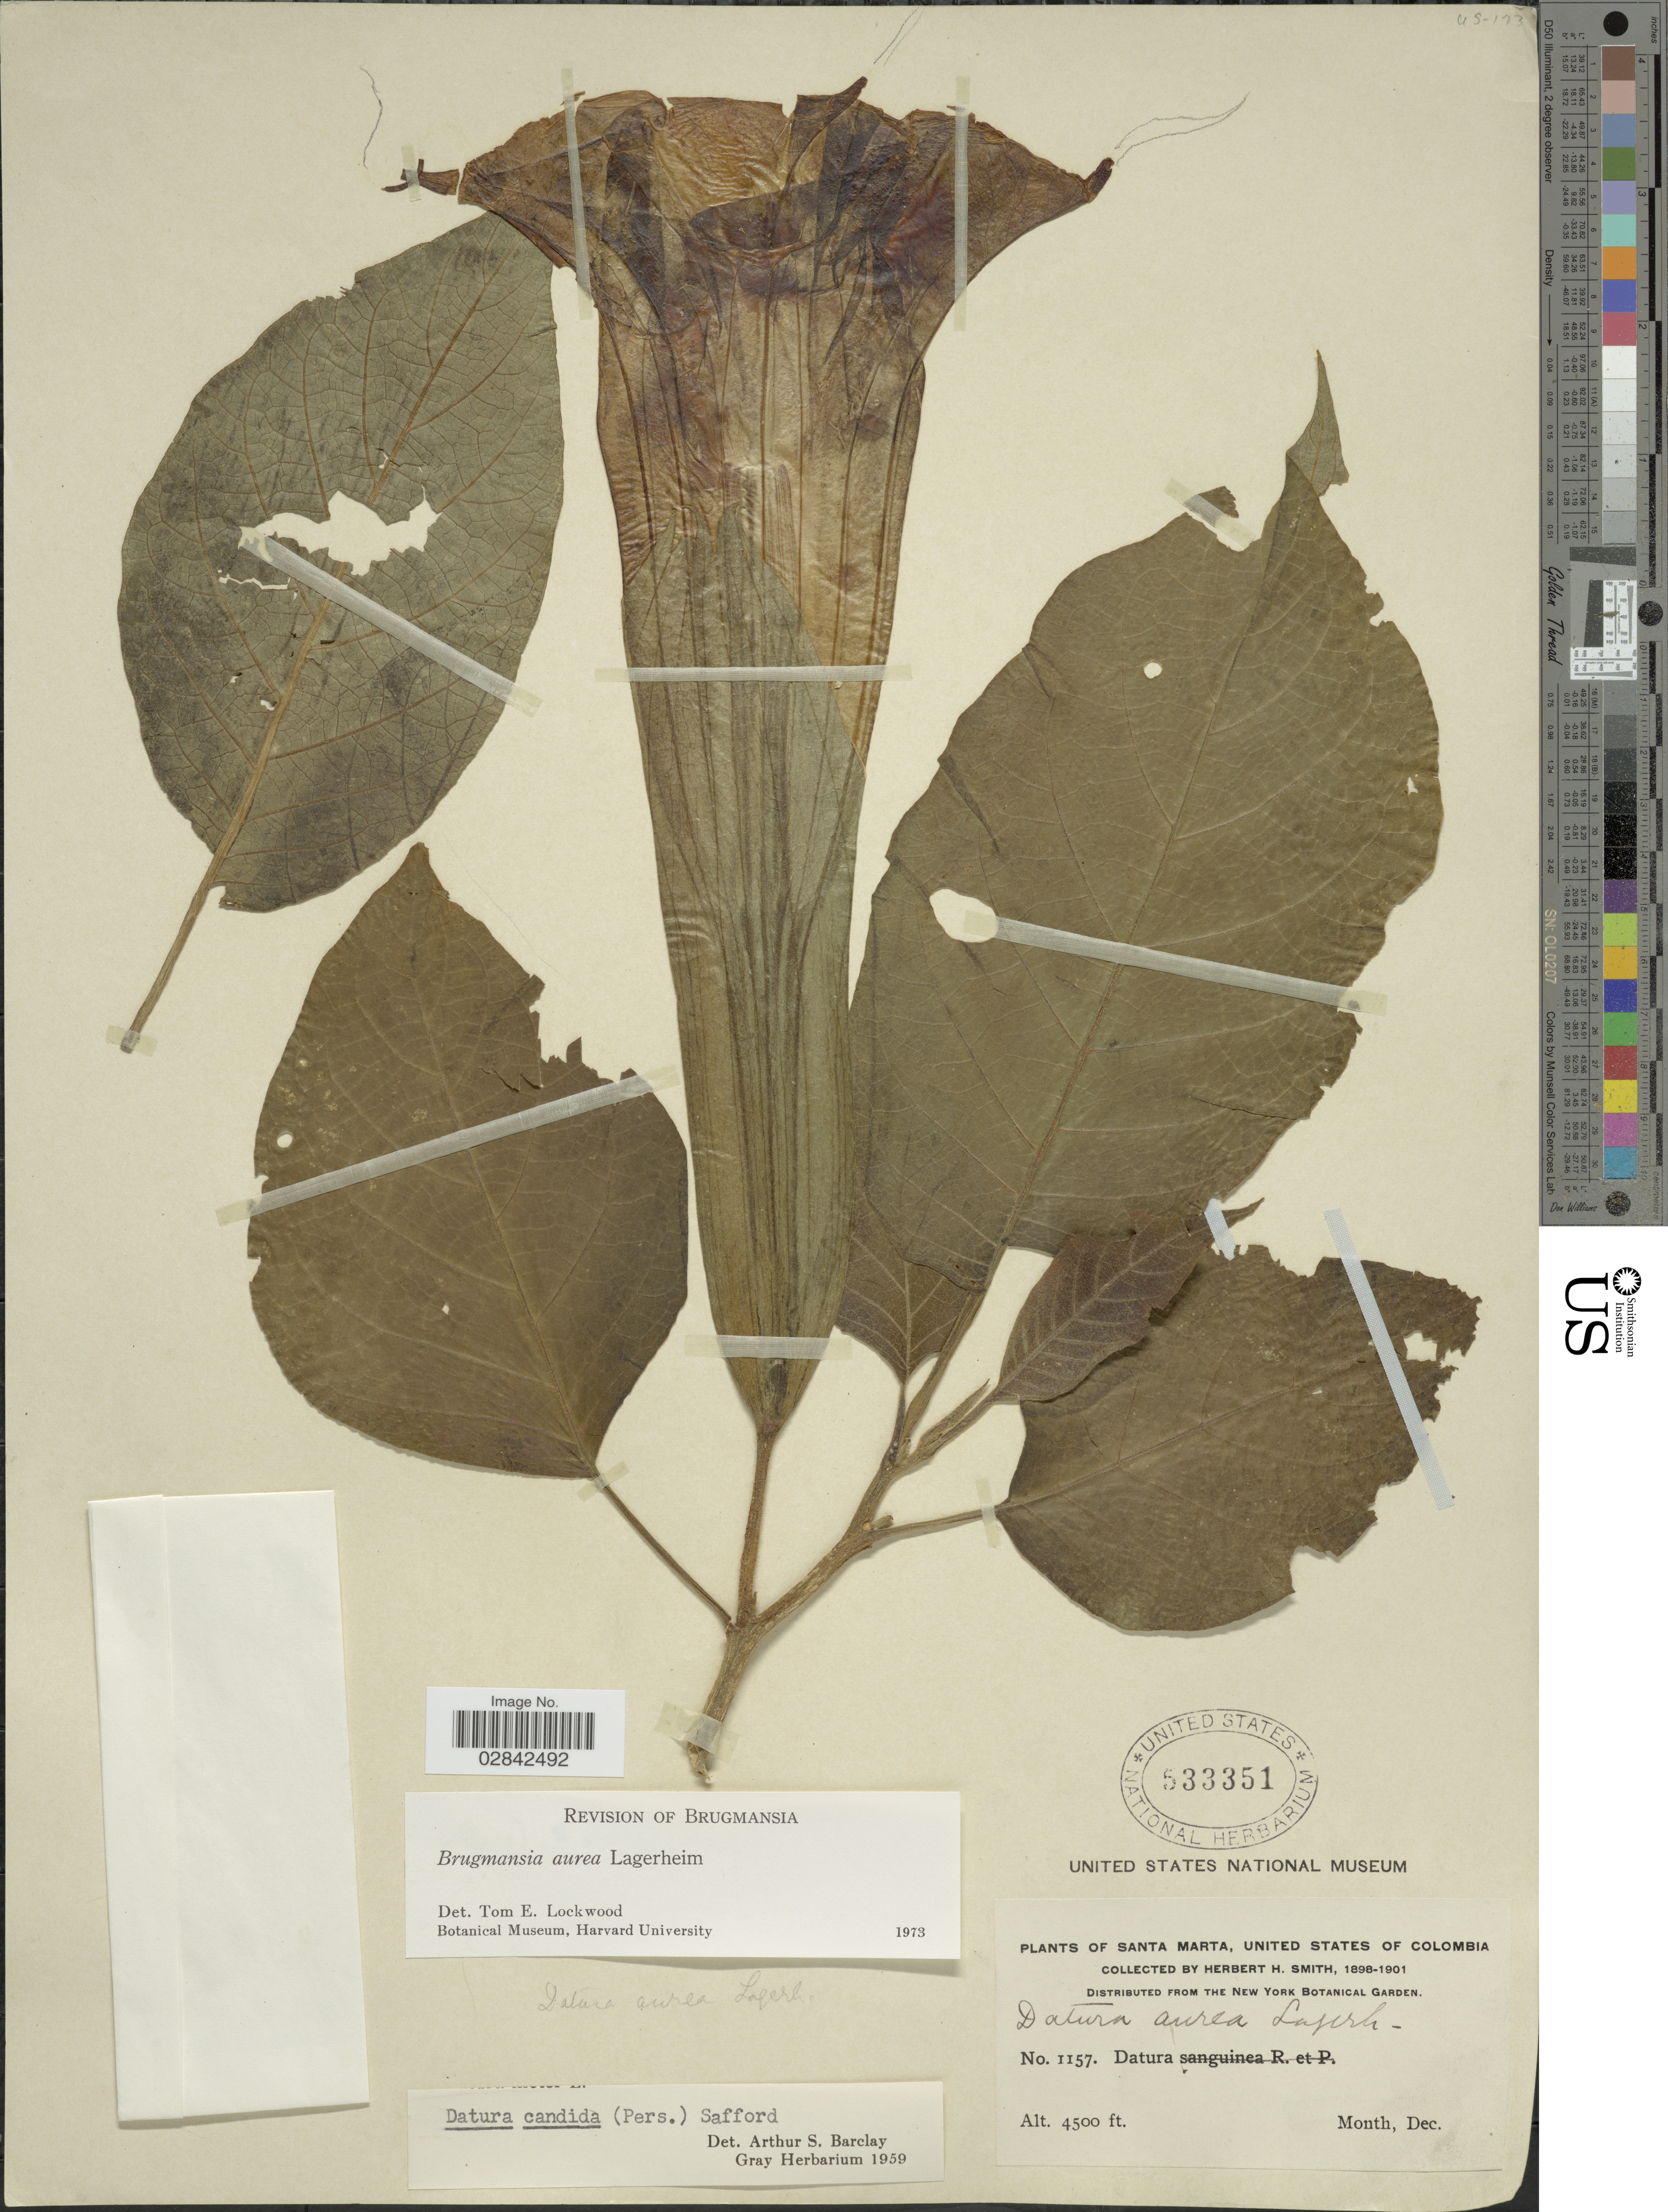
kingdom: Plantae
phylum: Tracheophyta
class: Magnoliopsida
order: Solanales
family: Solanaceae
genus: Brugmansia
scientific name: Brugmansia aurea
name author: Lagerh.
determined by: Lockwood, T. E.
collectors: Herbert H. Smith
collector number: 1157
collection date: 1898-12/1901-12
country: Colombia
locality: Santa Marta, United States of Colombia.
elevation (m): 1372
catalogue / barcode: US 533351